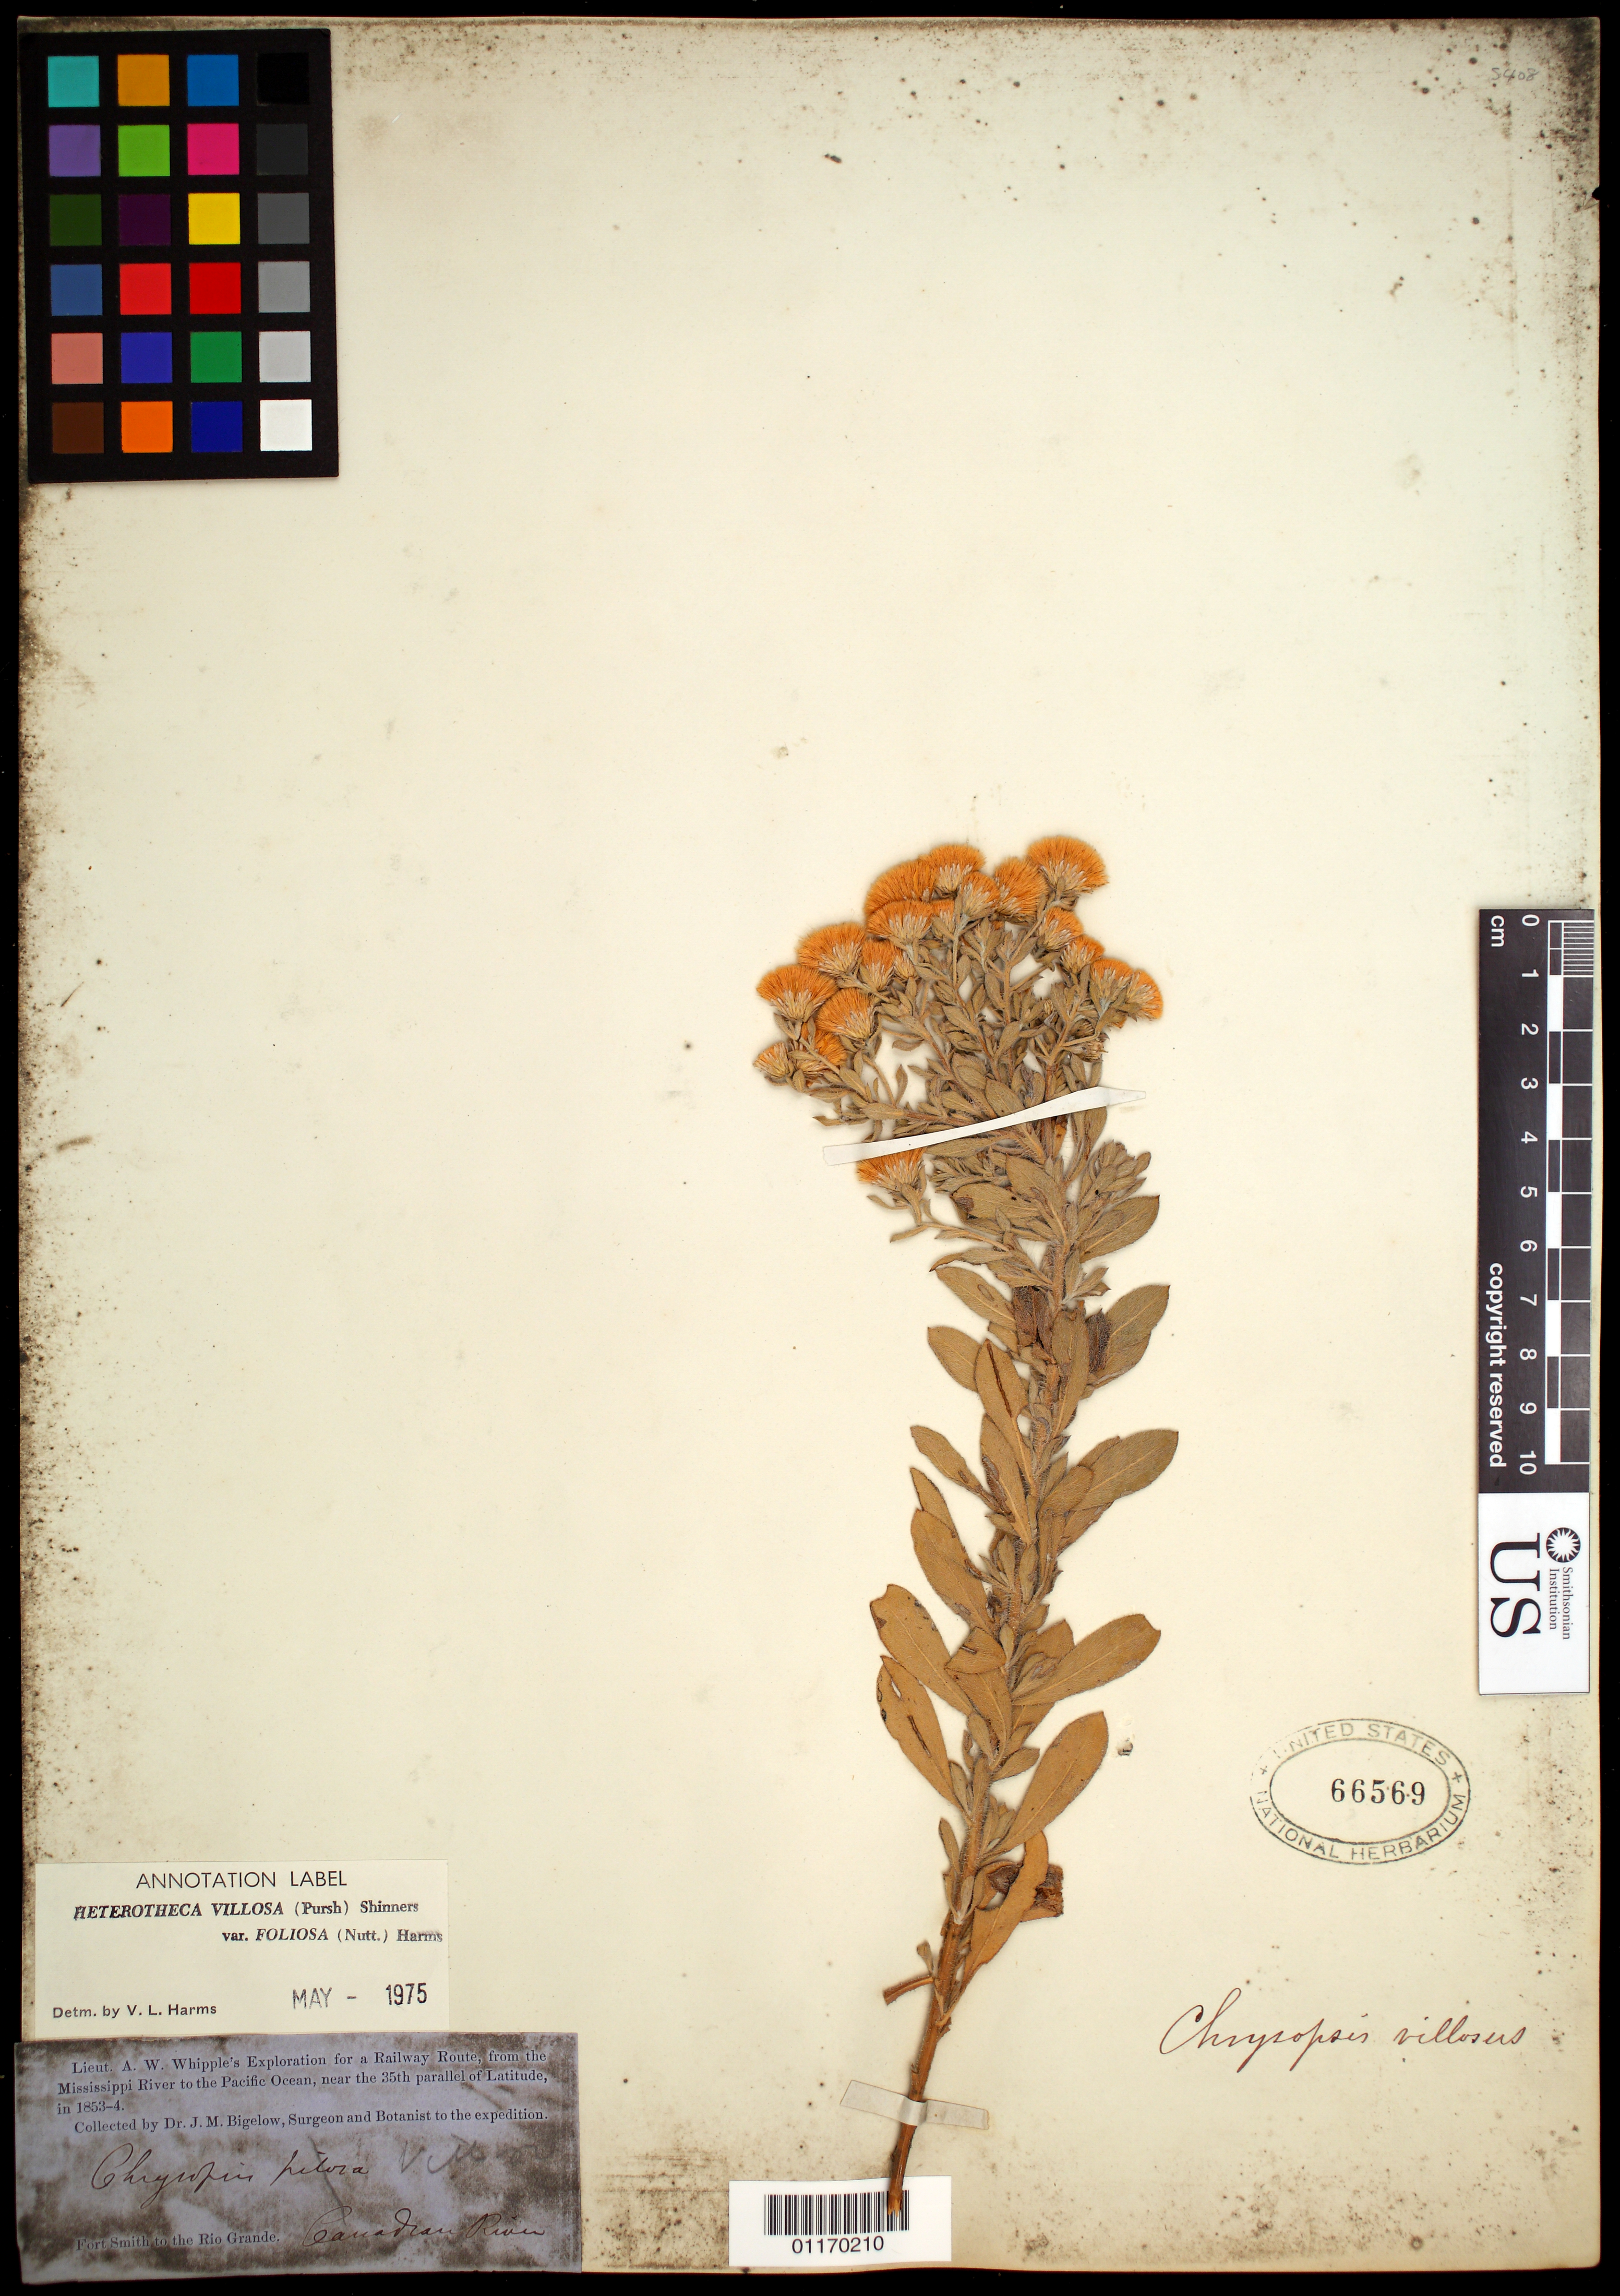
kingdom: Plantae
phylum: Tracheophyta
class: Magnoliopsida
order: Asterales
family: Asteraceae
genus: Heterotheca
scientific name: Heterotheca villosa var. foliosa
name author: (Nutt.) V.L. Harms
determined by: Harms, V. L.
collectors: J. M. Bigelow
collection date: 1853/1854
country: United States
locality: on the Canadian River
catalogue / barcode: US 66569